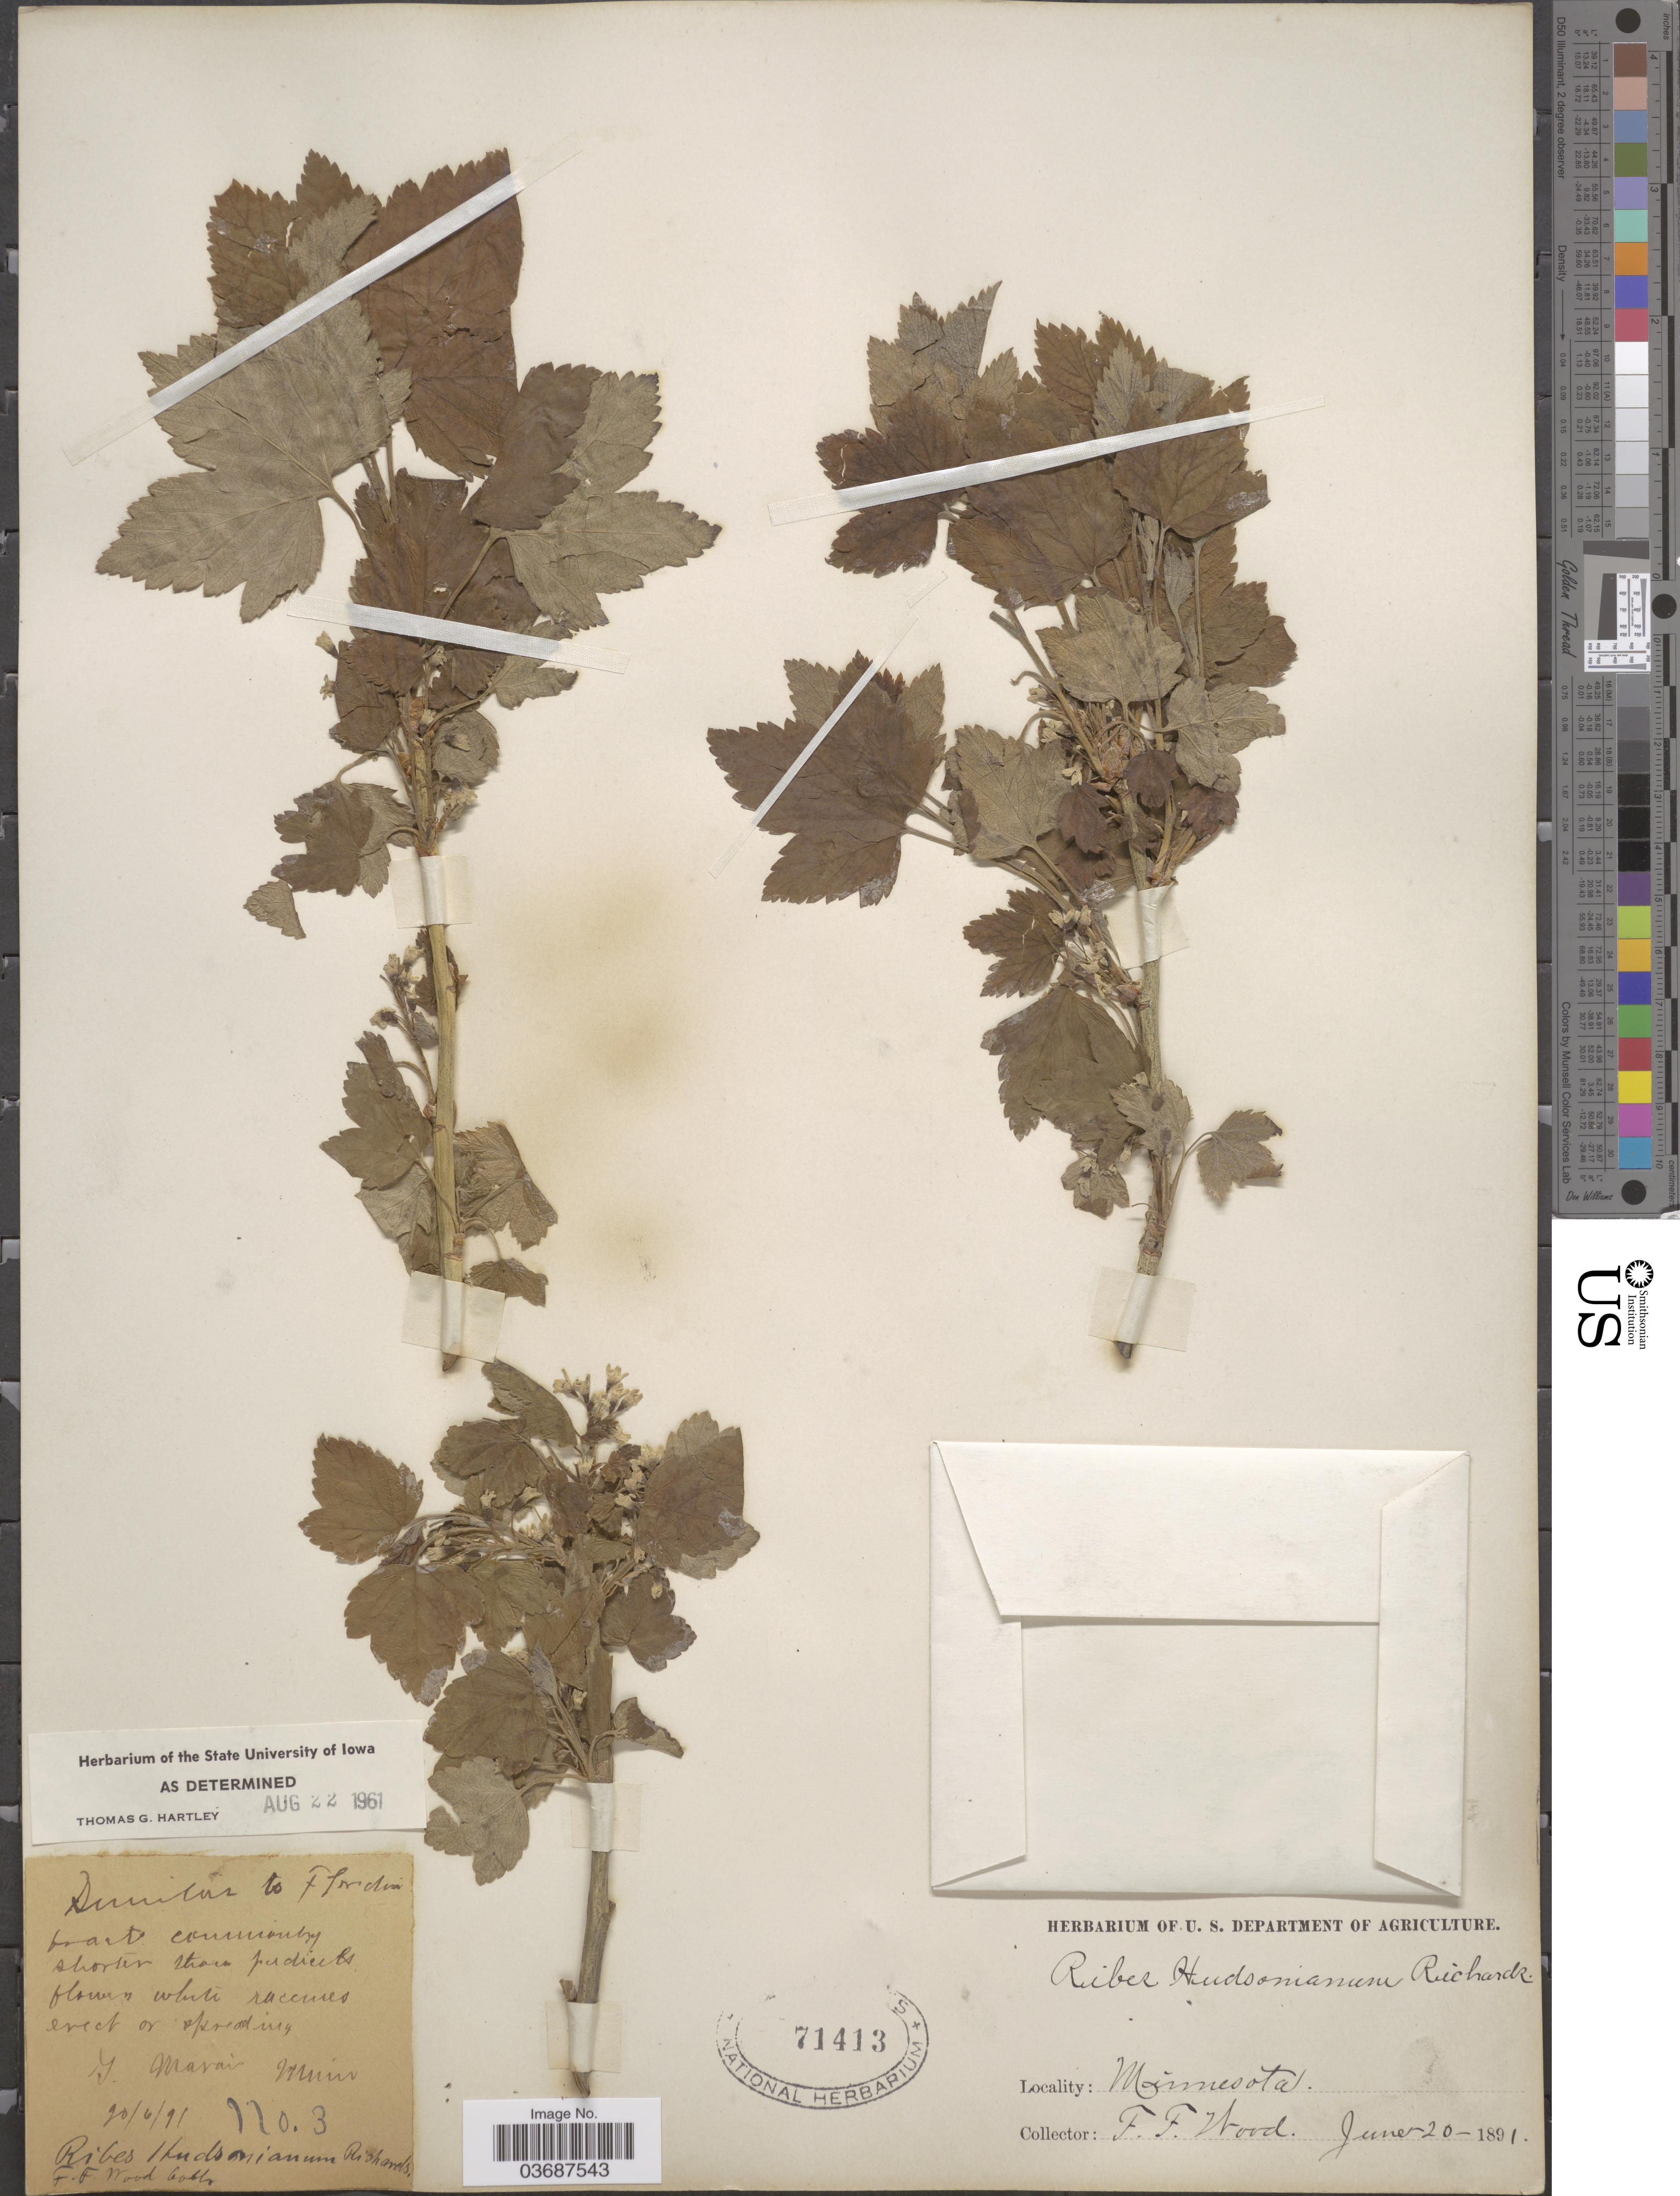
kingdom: Plantae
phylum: Tracheophyta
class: Magnoliopsida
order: Saxifragales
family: Grossulariaceae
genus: Ribes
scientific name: Ribes hudsonianum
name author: Richardson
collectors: F. Wood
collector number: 3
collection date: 1891-06-20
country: United States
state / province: Minnesota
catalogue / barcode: US 71413